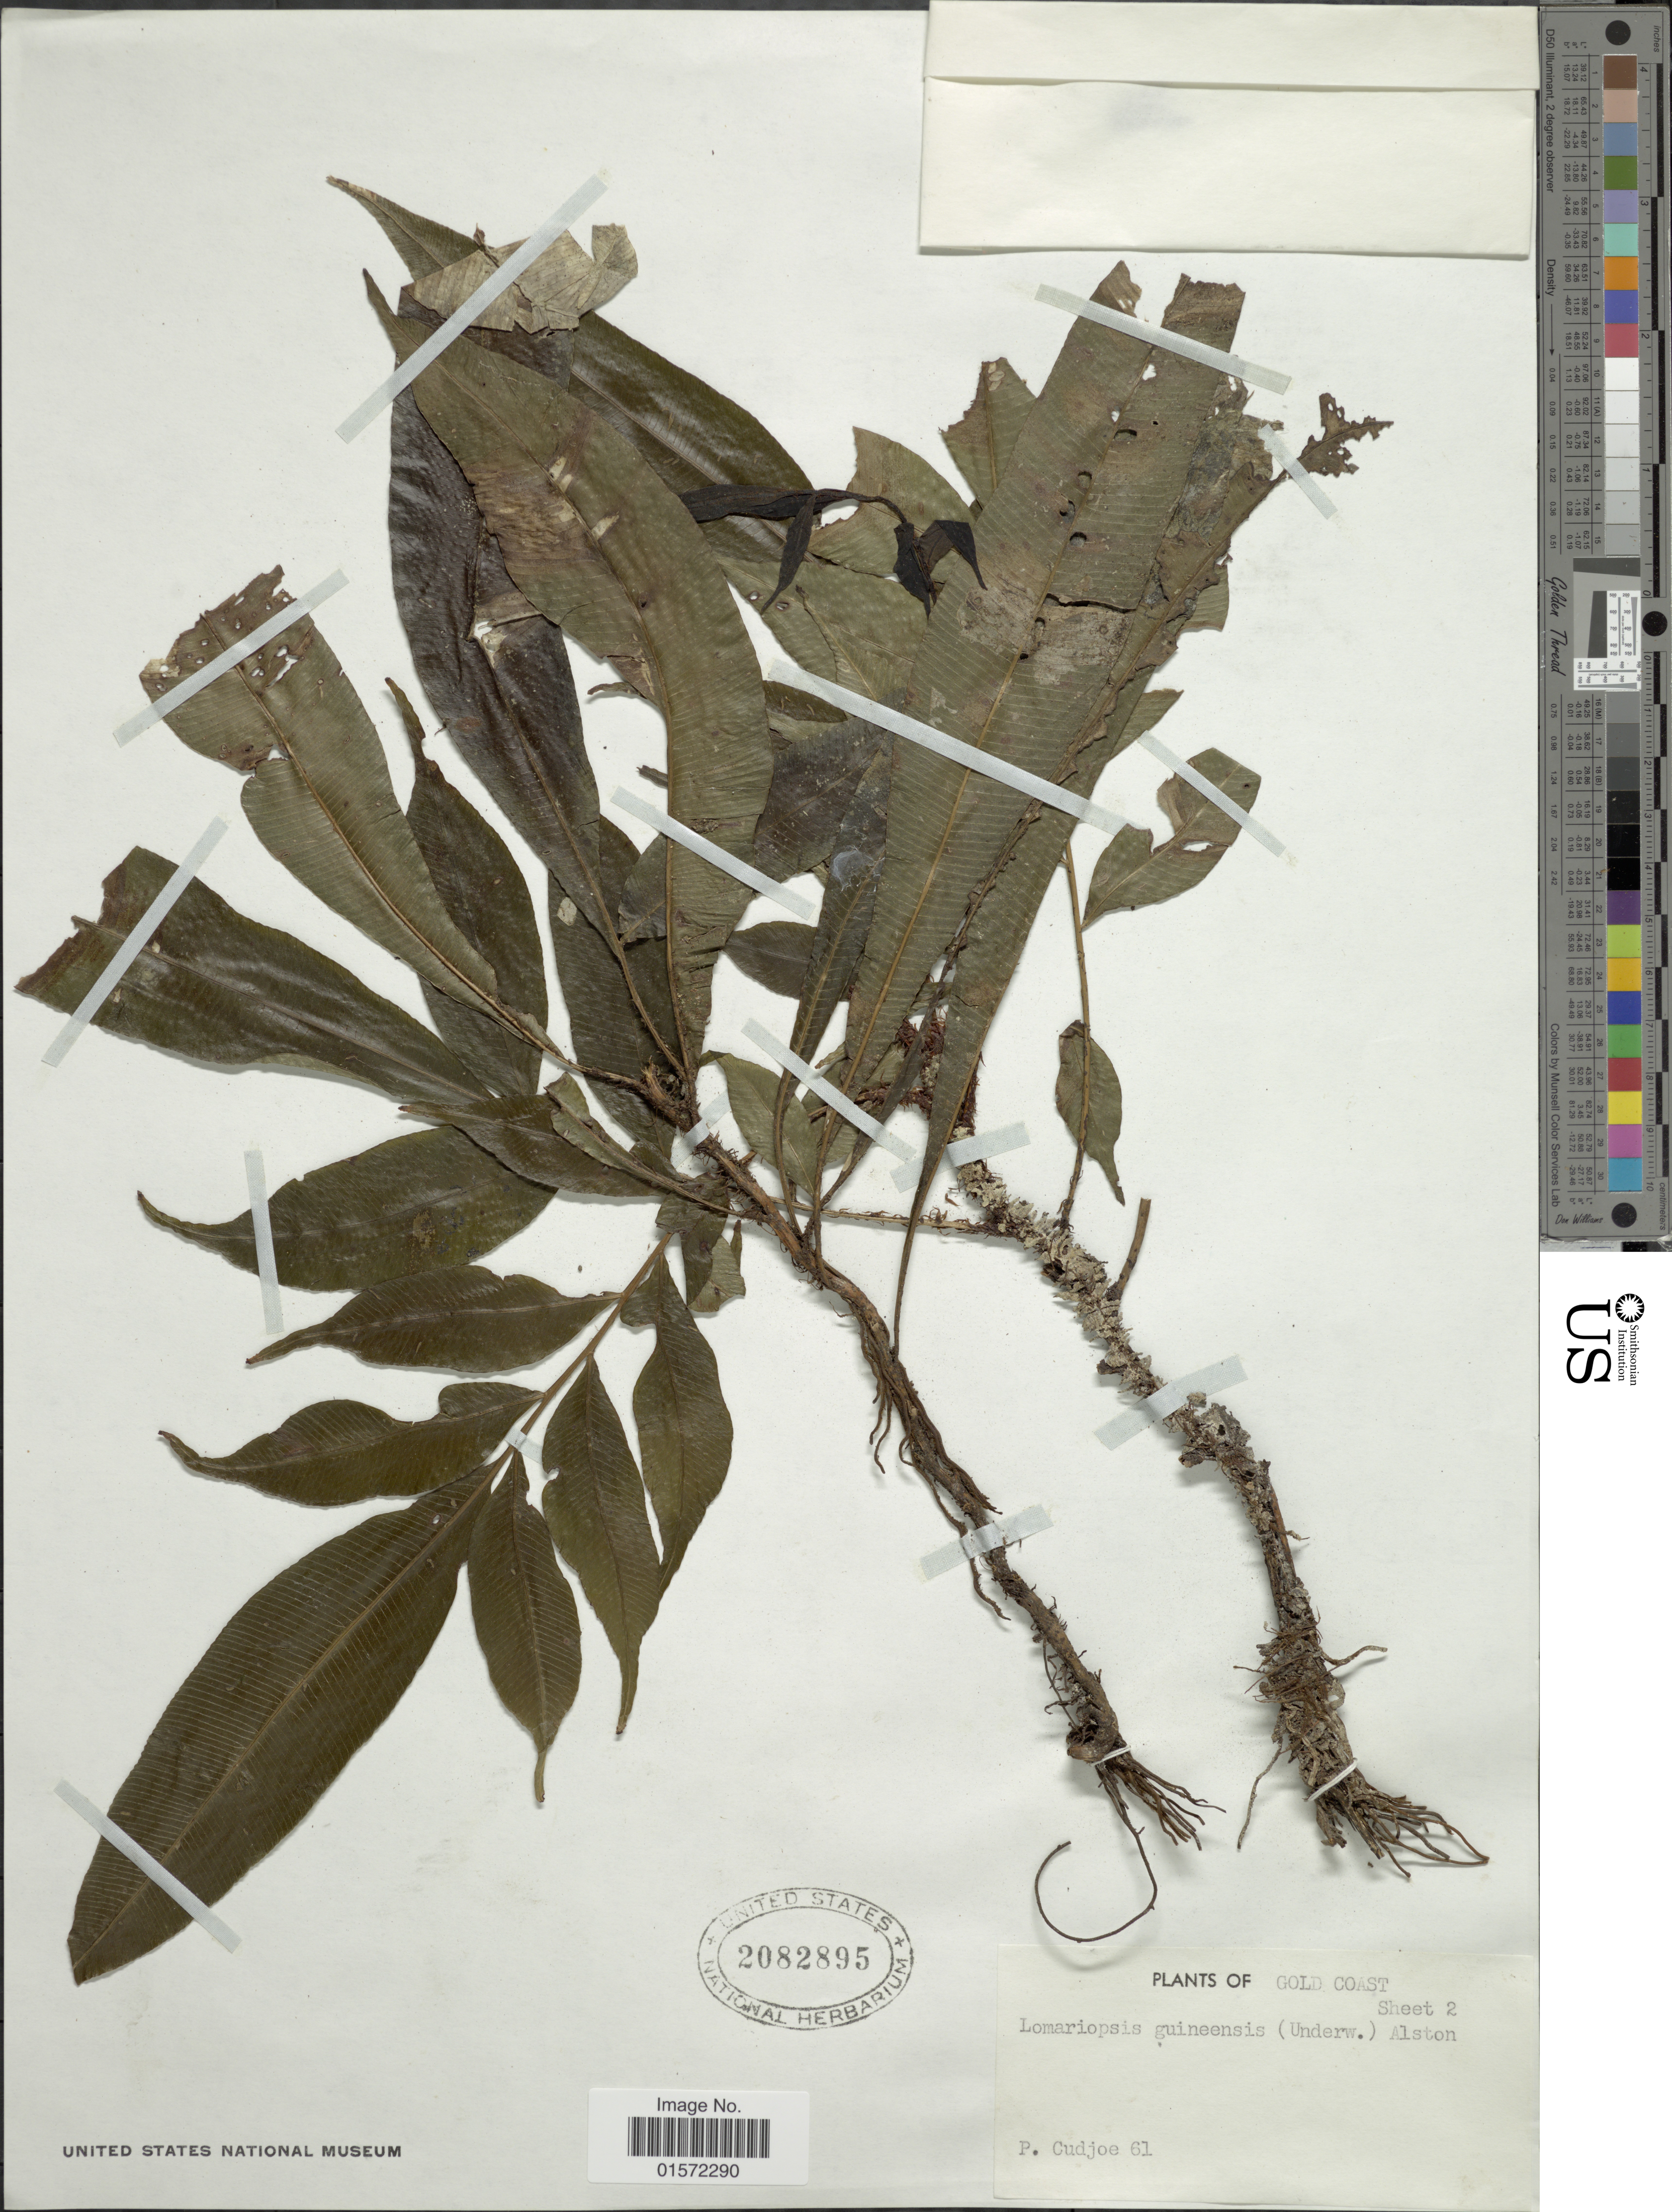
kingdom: Plantae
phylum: Tracheophyta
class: Polypodiopsida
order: Polypodiales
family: Lomariopsidaceae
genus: Lomariopsis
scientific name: Lomariopsis guineensis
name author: Holttum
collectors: P. Cudjoe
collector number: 61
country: Ghana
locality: Gold Coast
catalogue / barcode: US 2082895